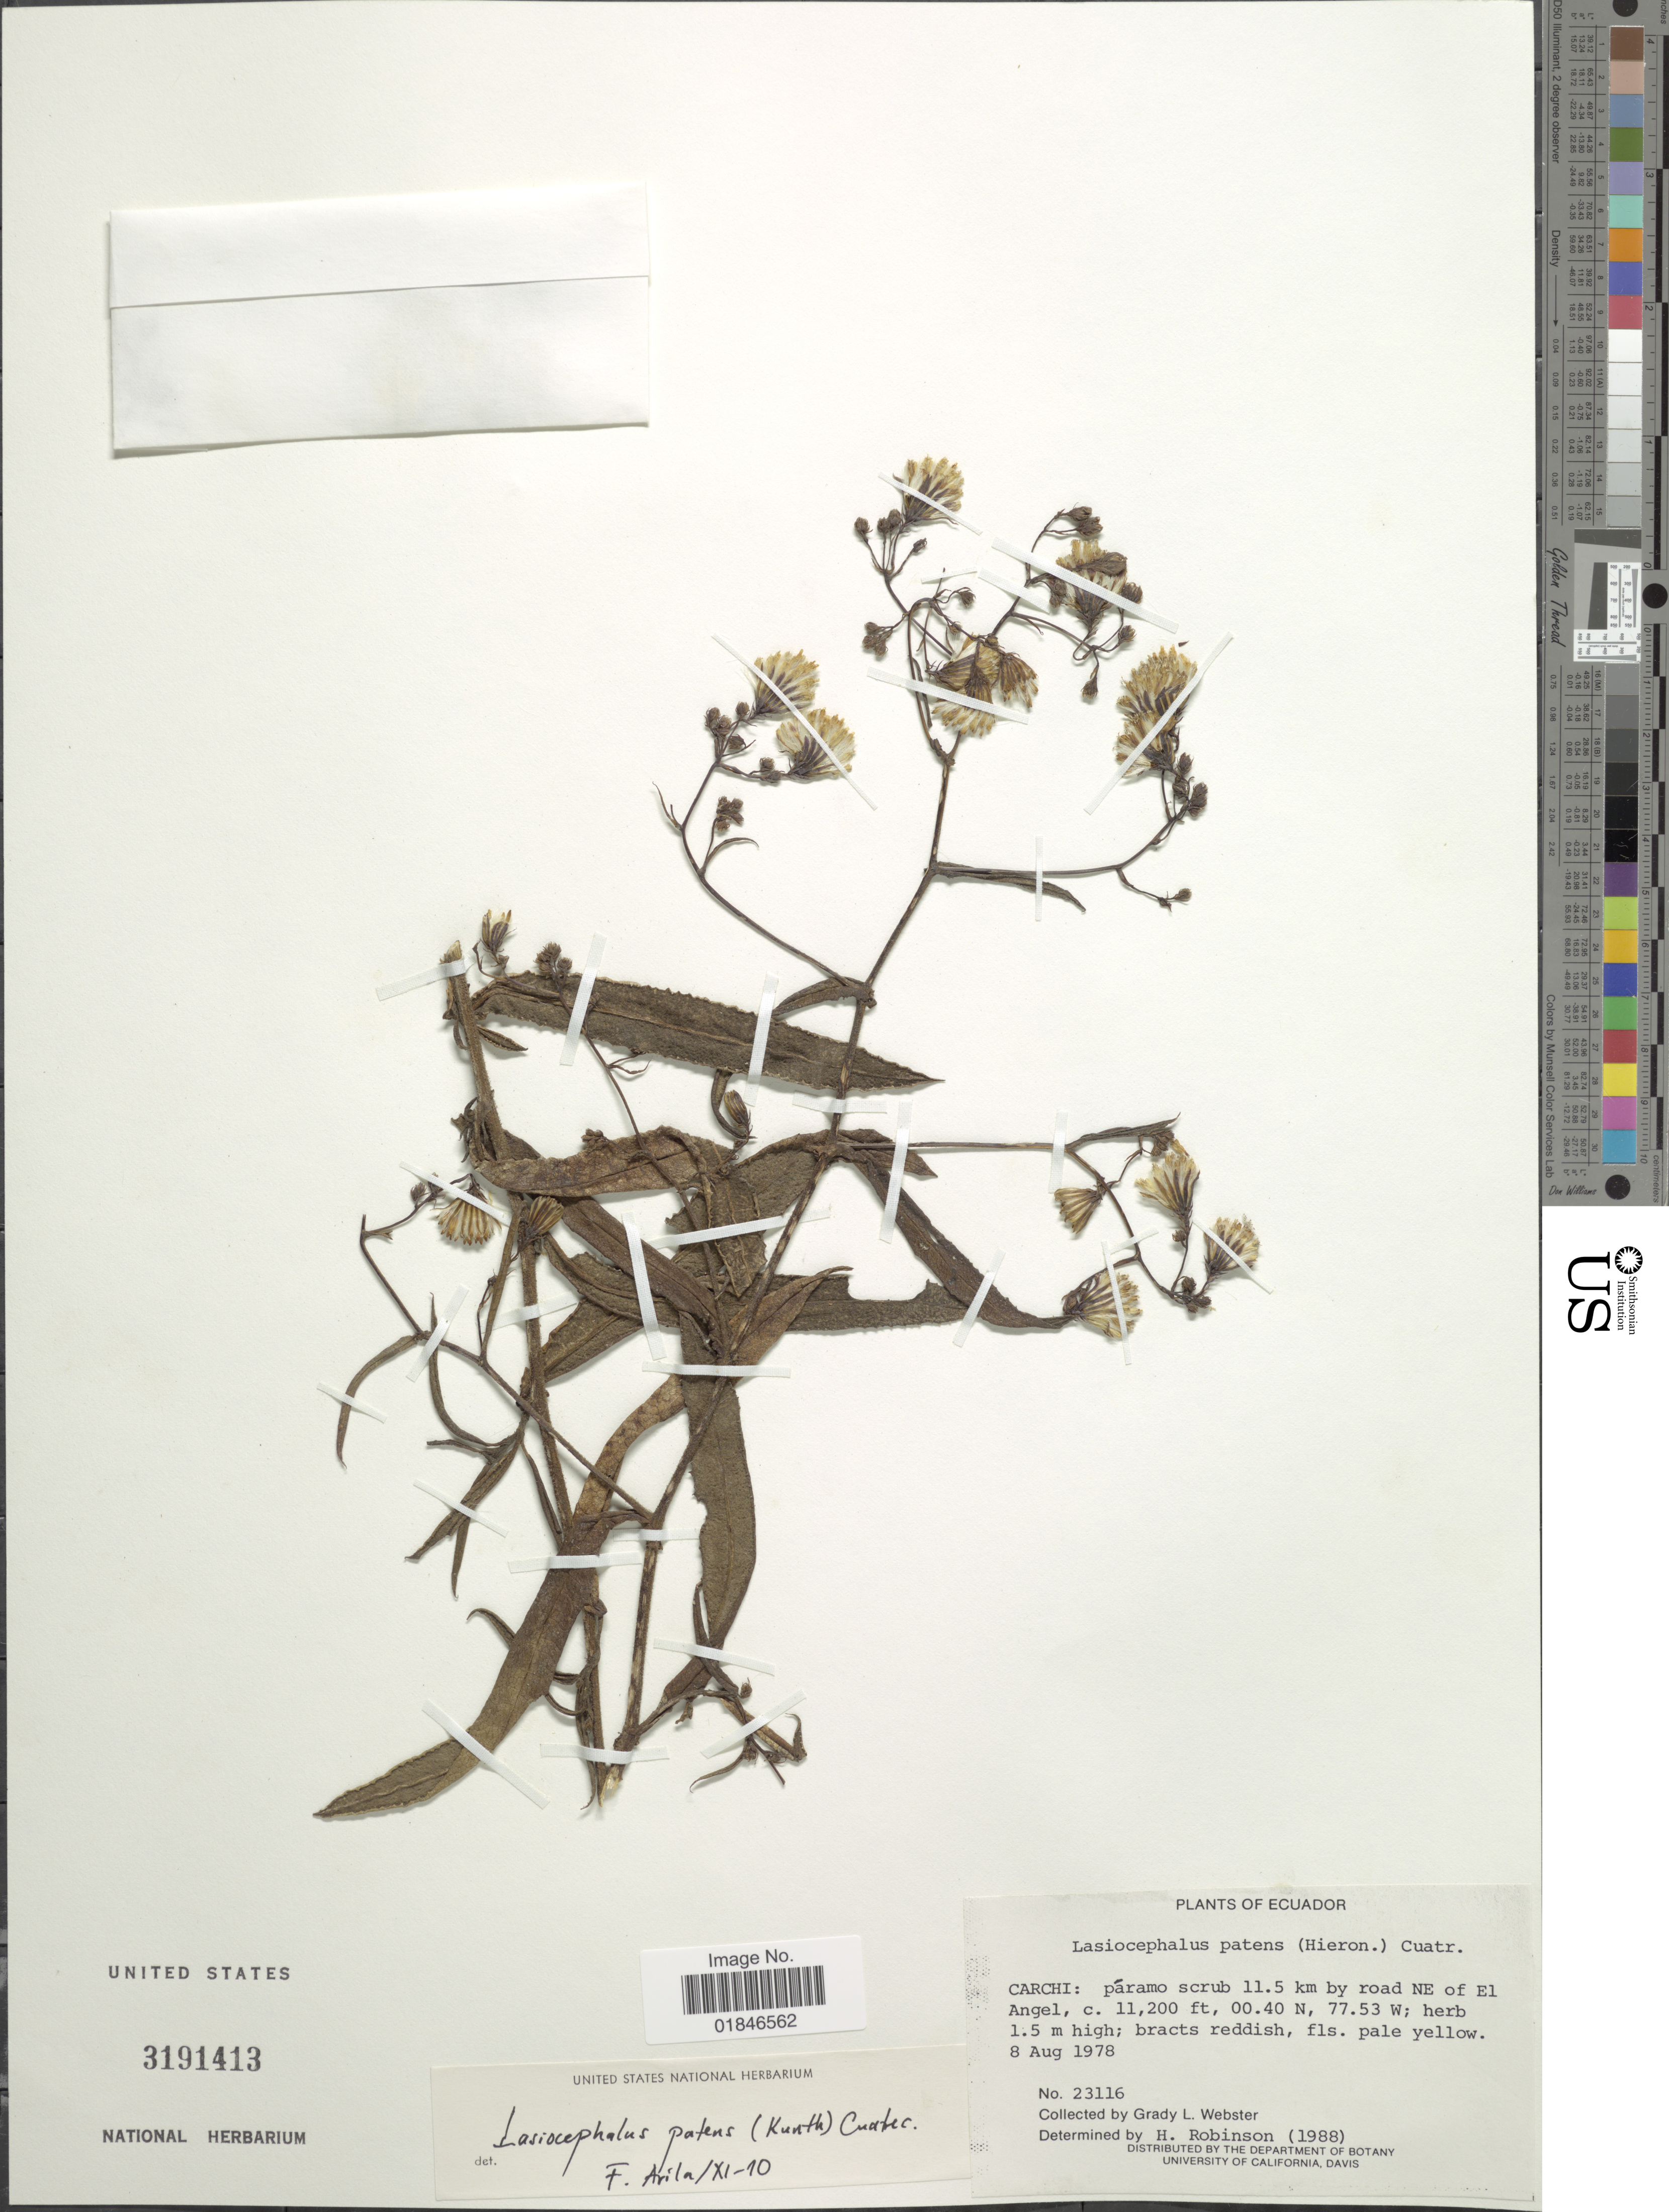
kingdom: Plantae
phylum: Tracheophyta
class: Magnoliopsida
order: Asterales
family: Asteraceae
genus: Senecio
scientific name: Senecio patens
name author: (Kunth) DC.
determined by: Salomon, Luciana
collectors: G. L. Webster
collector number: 23116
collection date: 1978-08-08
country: Ecuador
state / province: Carchi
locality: Carchi: paramo scrub 11.5 km by road NE of El Angel.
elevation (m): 3414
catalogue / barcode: US 3191413